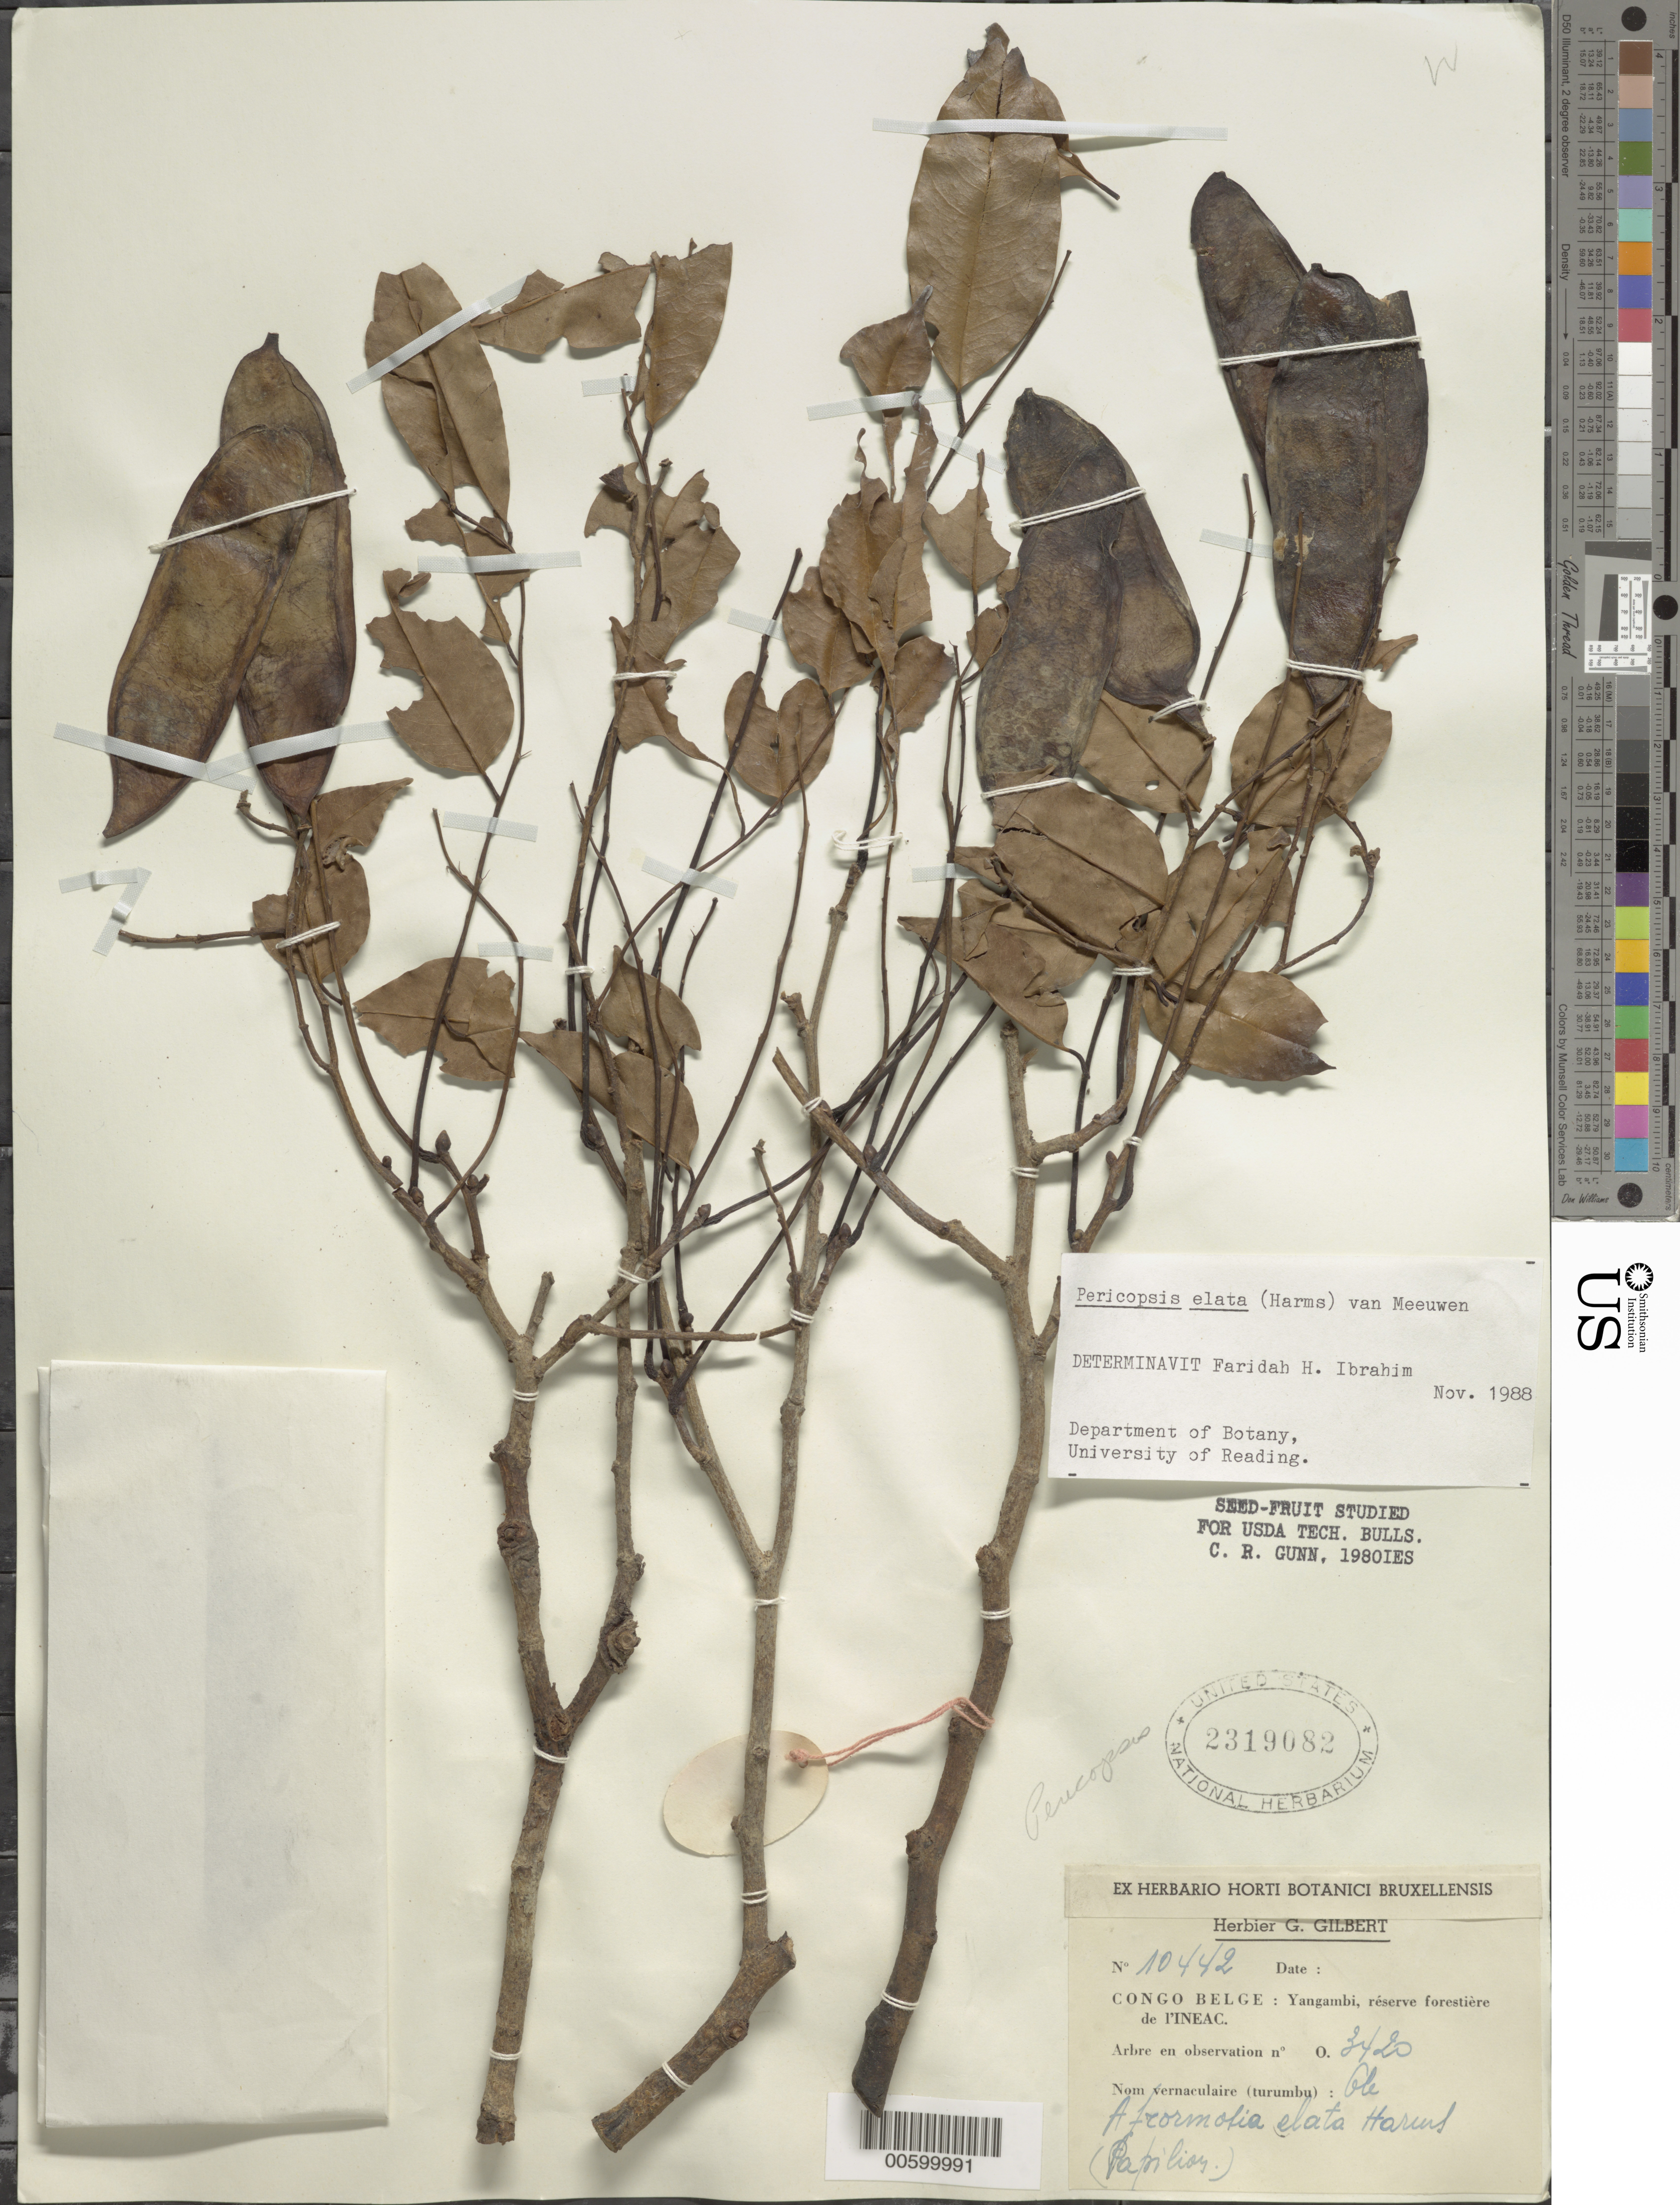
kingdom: Plantae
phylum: Tracheophyta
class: Magnoliopsida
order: Fabales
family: Fabaceae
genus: Pericopsis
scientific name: Pericopsis elata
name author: Harms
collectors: G. Gilbert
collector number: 10442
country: Congo, Democratic Republic of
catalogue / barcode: US 2319082